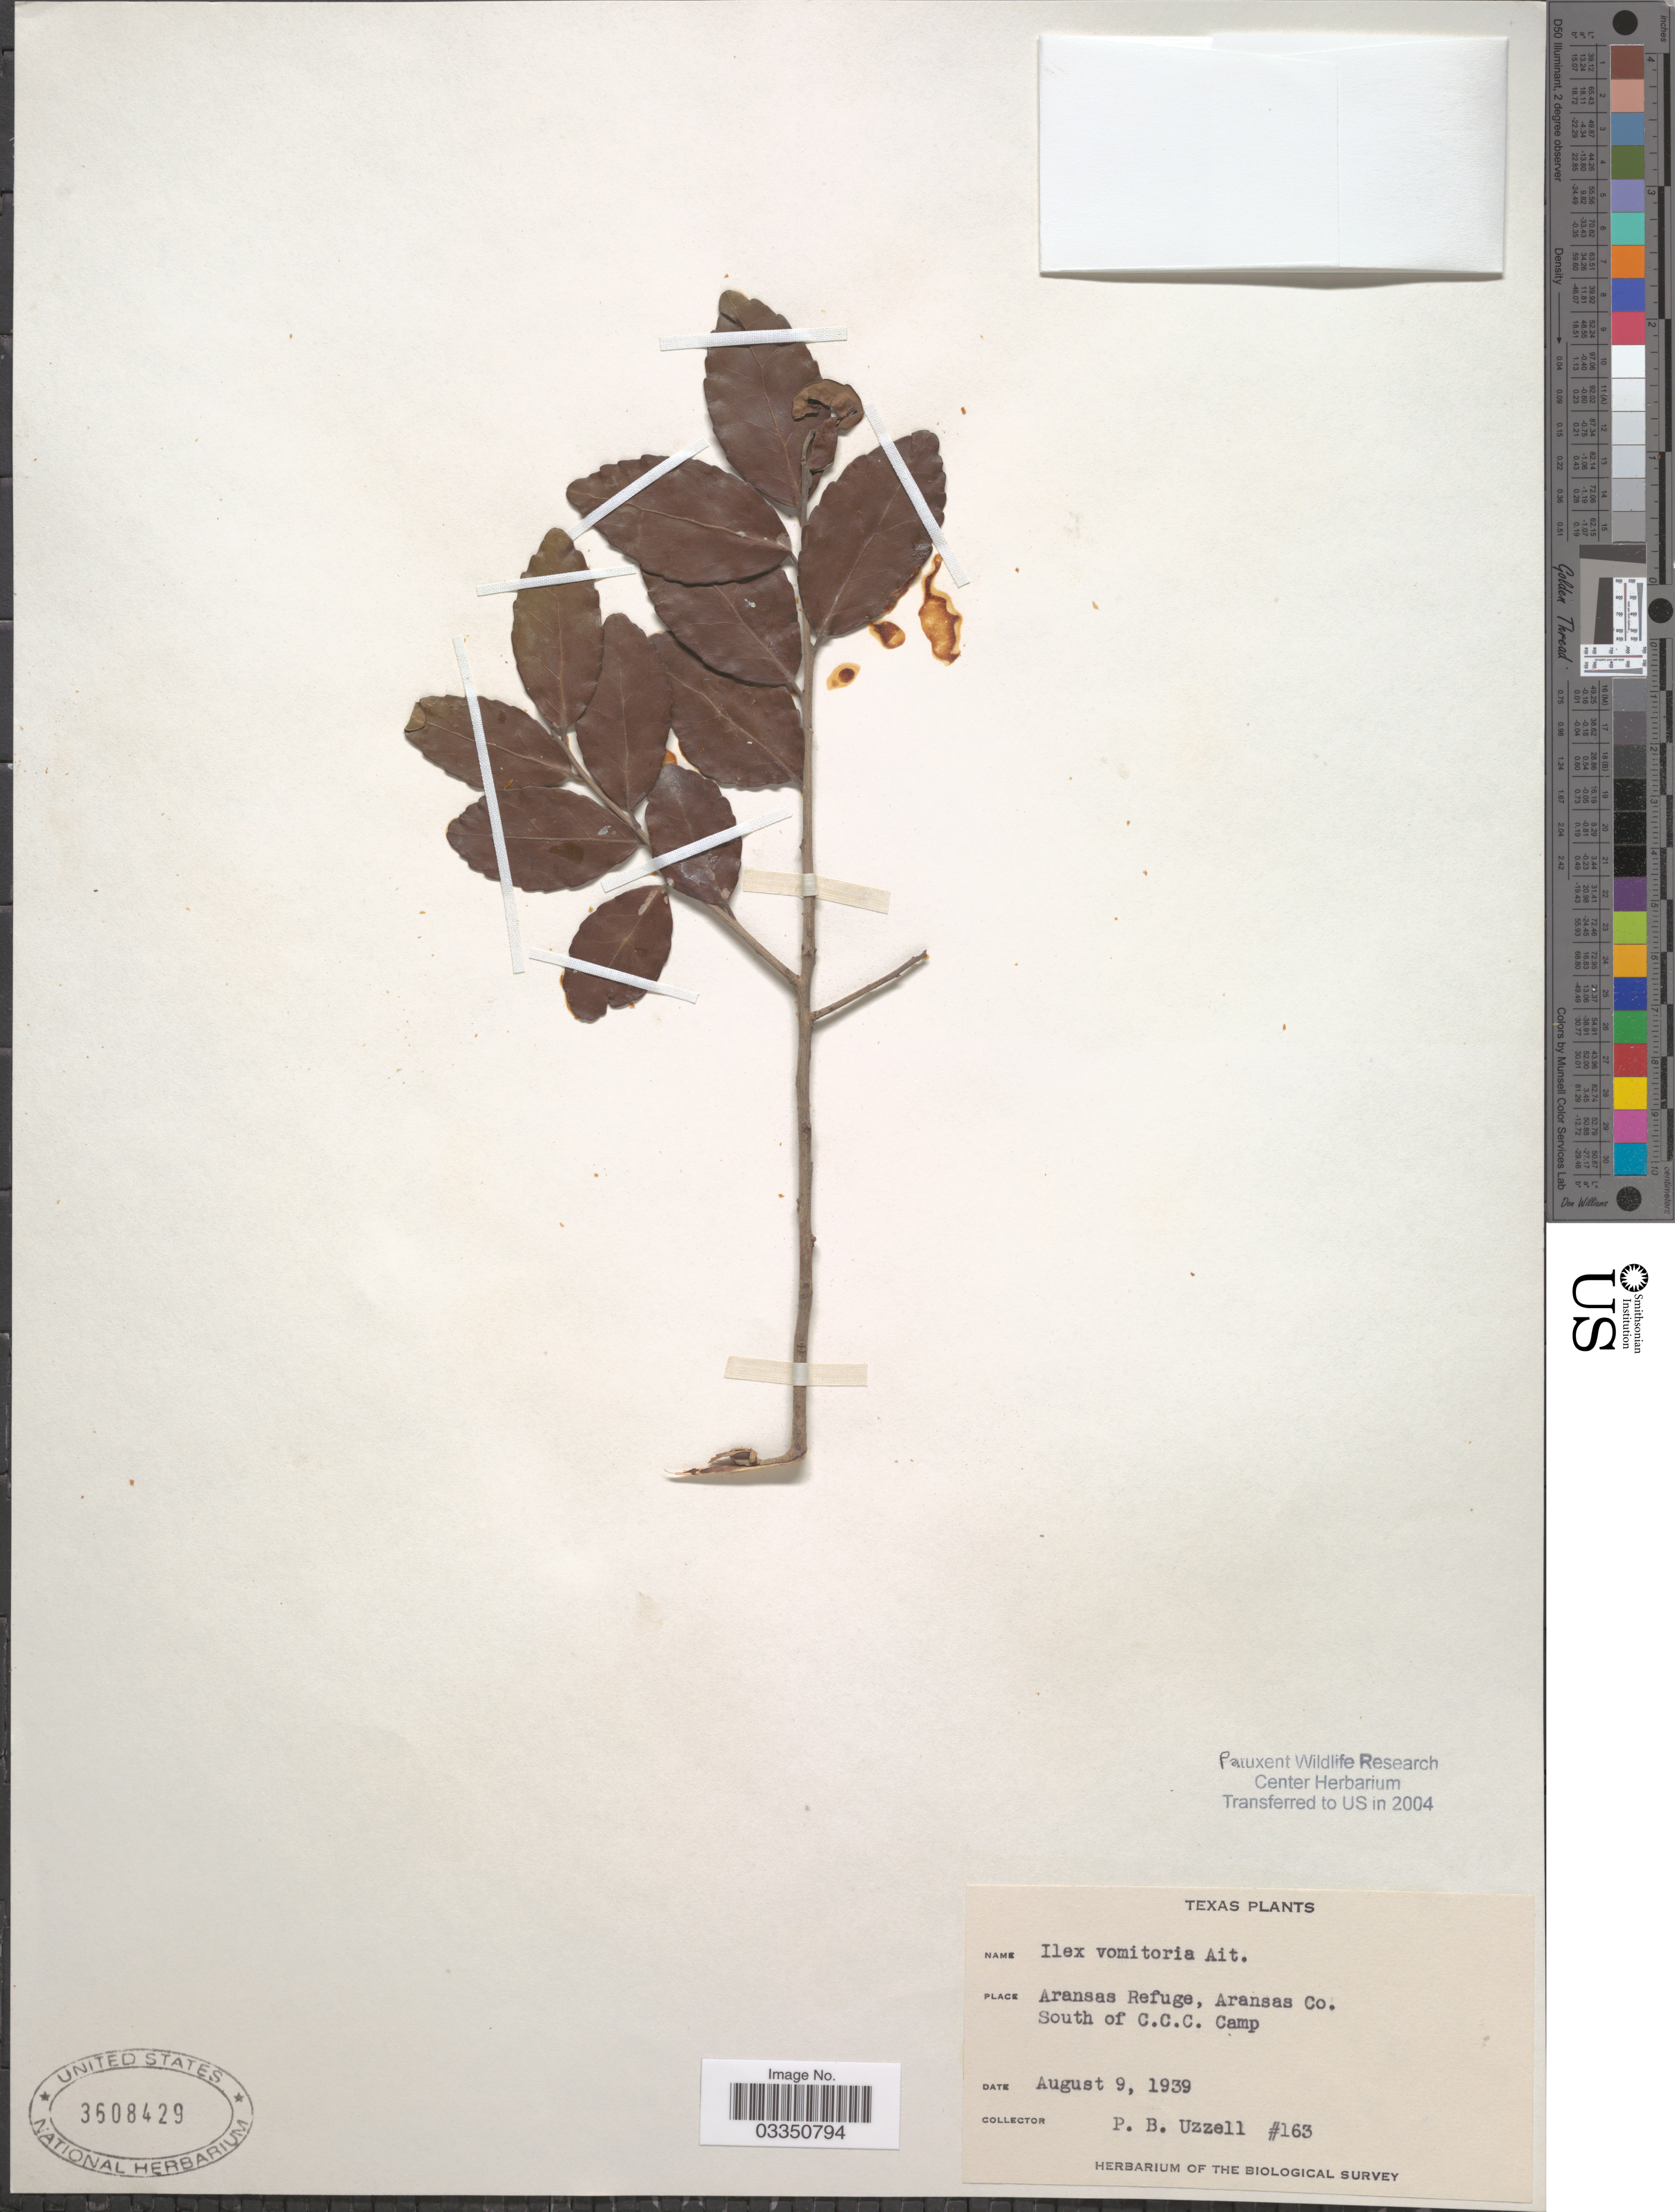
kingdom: Plantae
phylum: Tracheophyta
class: Magnoliopsida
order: Aquifoliales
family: Aquifoliaceae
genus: Ilex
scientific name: Ilex vomitoria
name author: Aiton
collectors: P. Uzzell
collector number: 163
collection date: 1939-08-09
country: United States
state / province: Texas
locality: Aransas Refugem Aransas Co. South of C.C.C. Camp.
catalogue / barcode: US 3608429